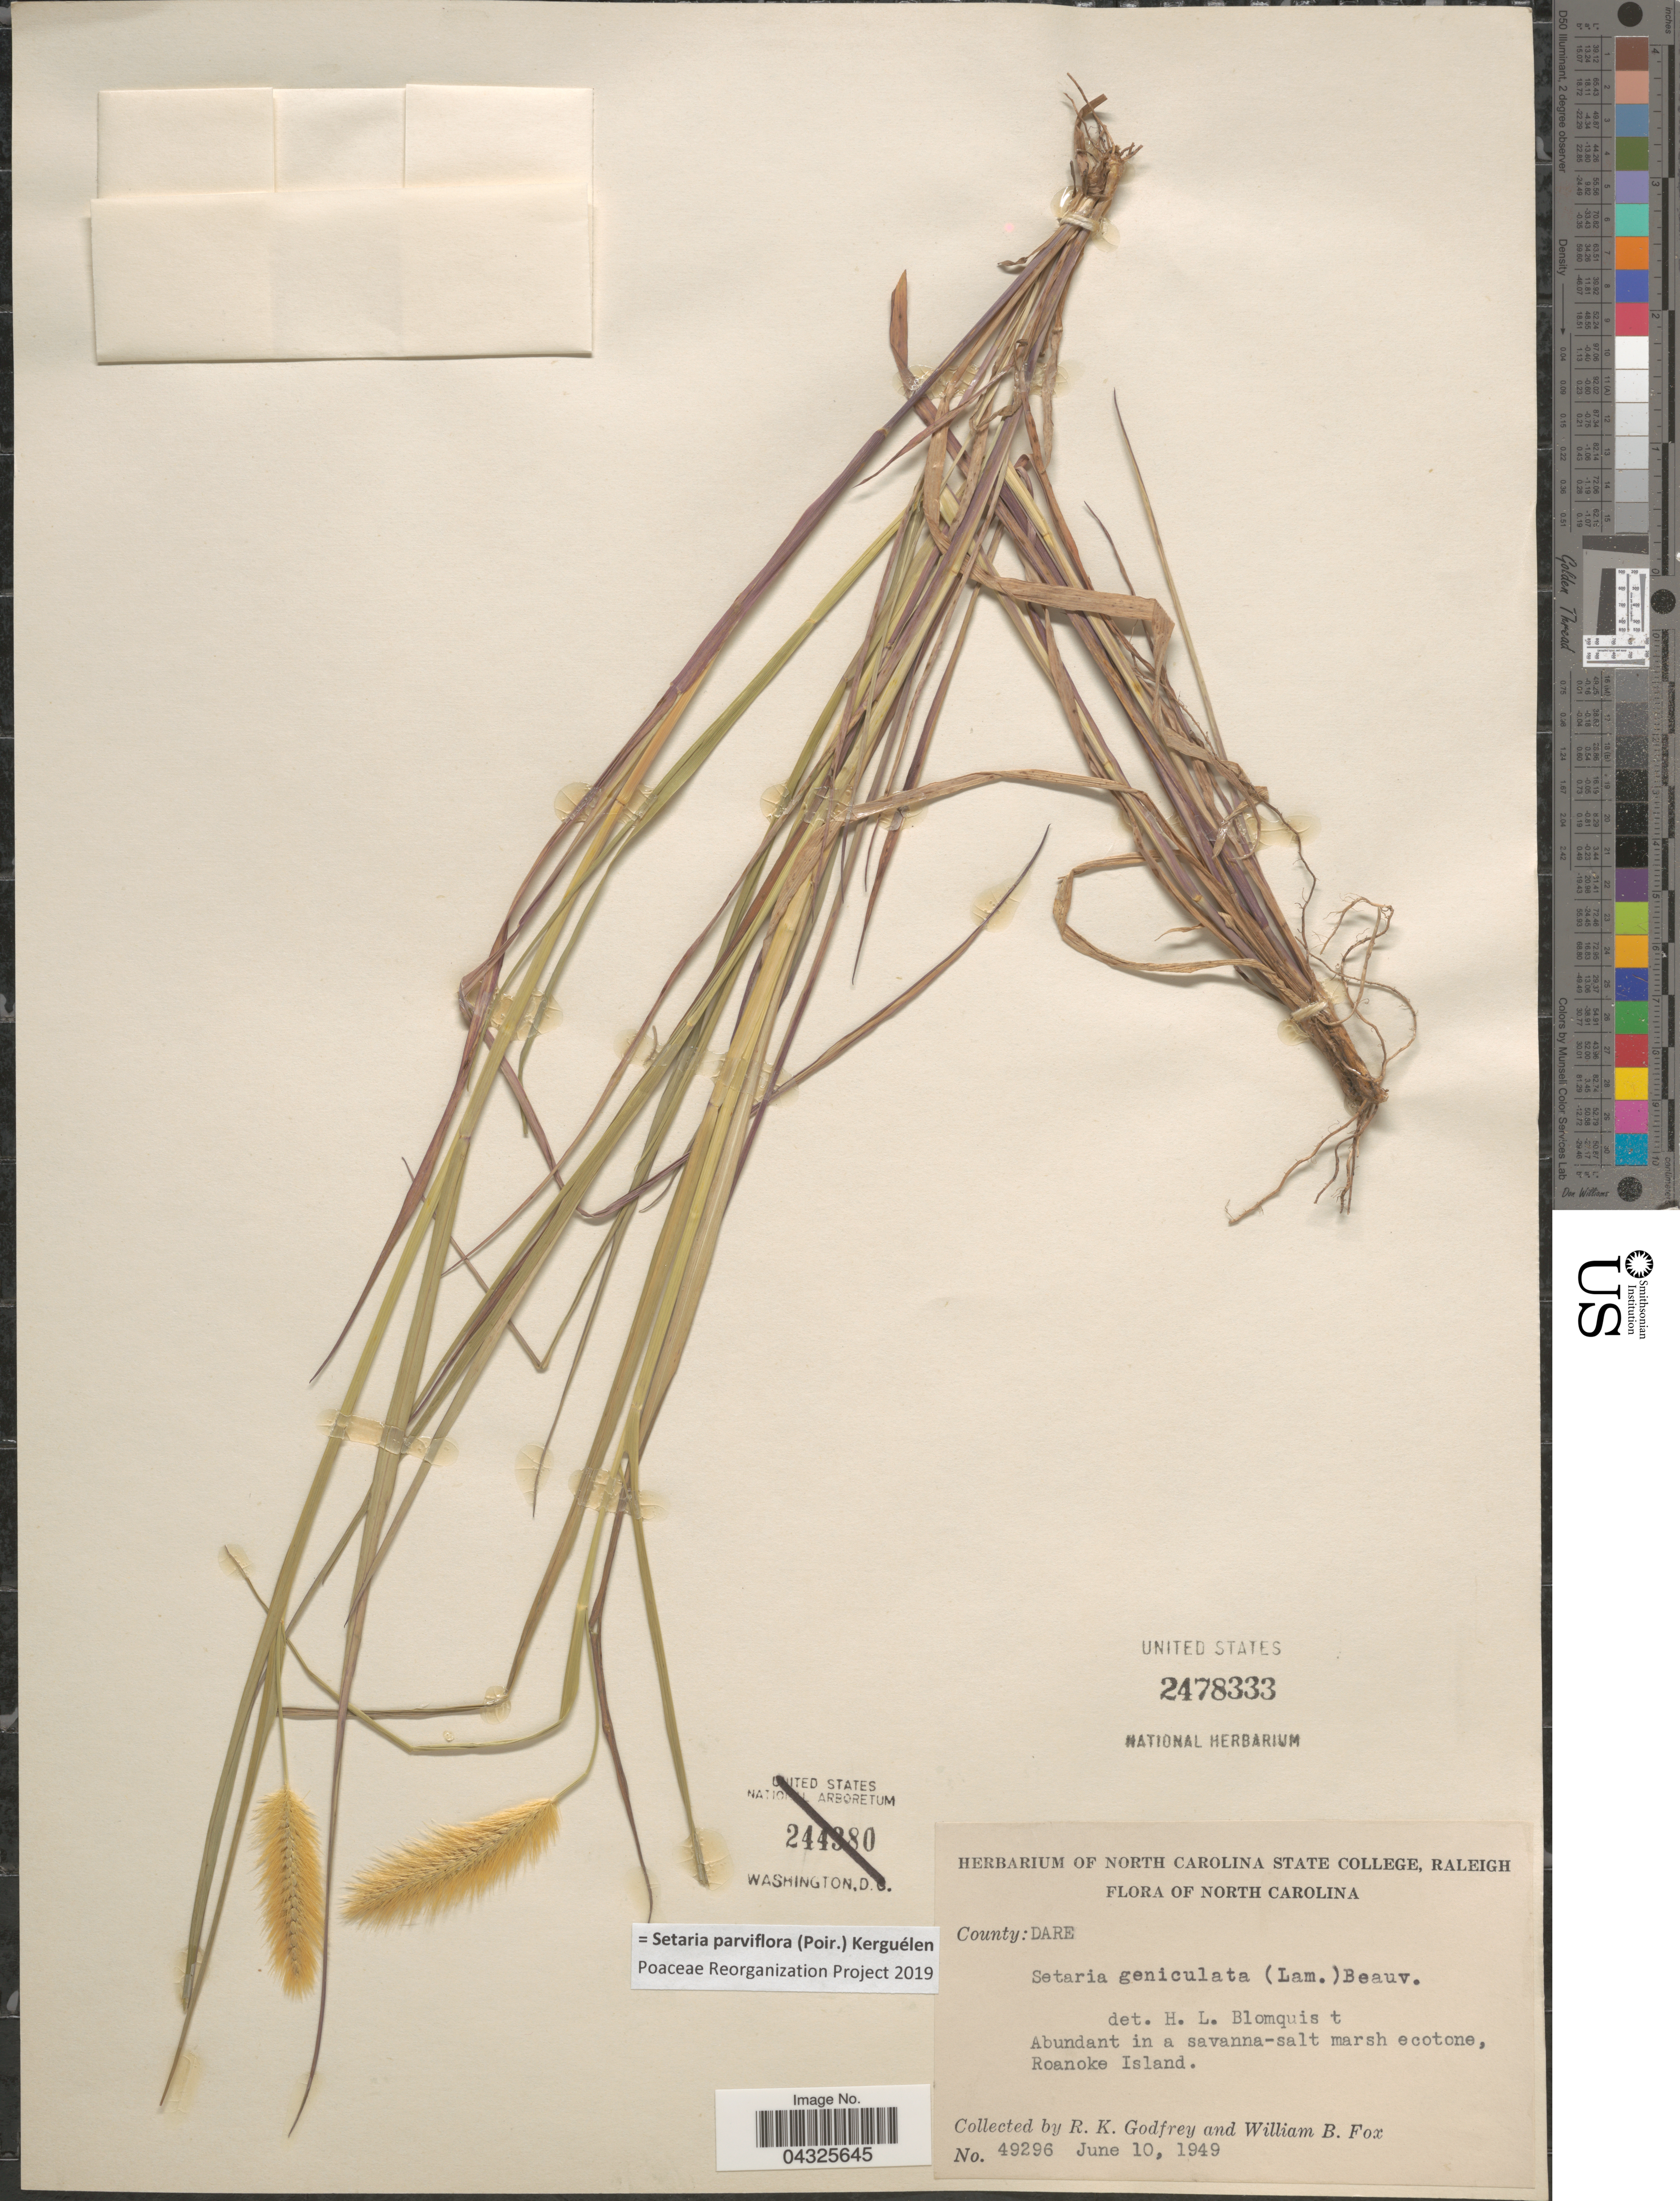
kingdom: Plantae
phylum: Tracheophyta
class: Liliopsida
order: Poales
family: Poaceae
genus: Setaria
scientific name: Setaria parviflora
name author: (Poir.) Kerguélen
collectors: R. K. Godfrey & W. B. Fox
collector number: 49296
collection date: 1949-06-10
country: United States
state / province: North Carolina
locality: Abundant in a savanna-salt marsh ecotone, Roanoke Island.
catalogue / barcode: US 2478333